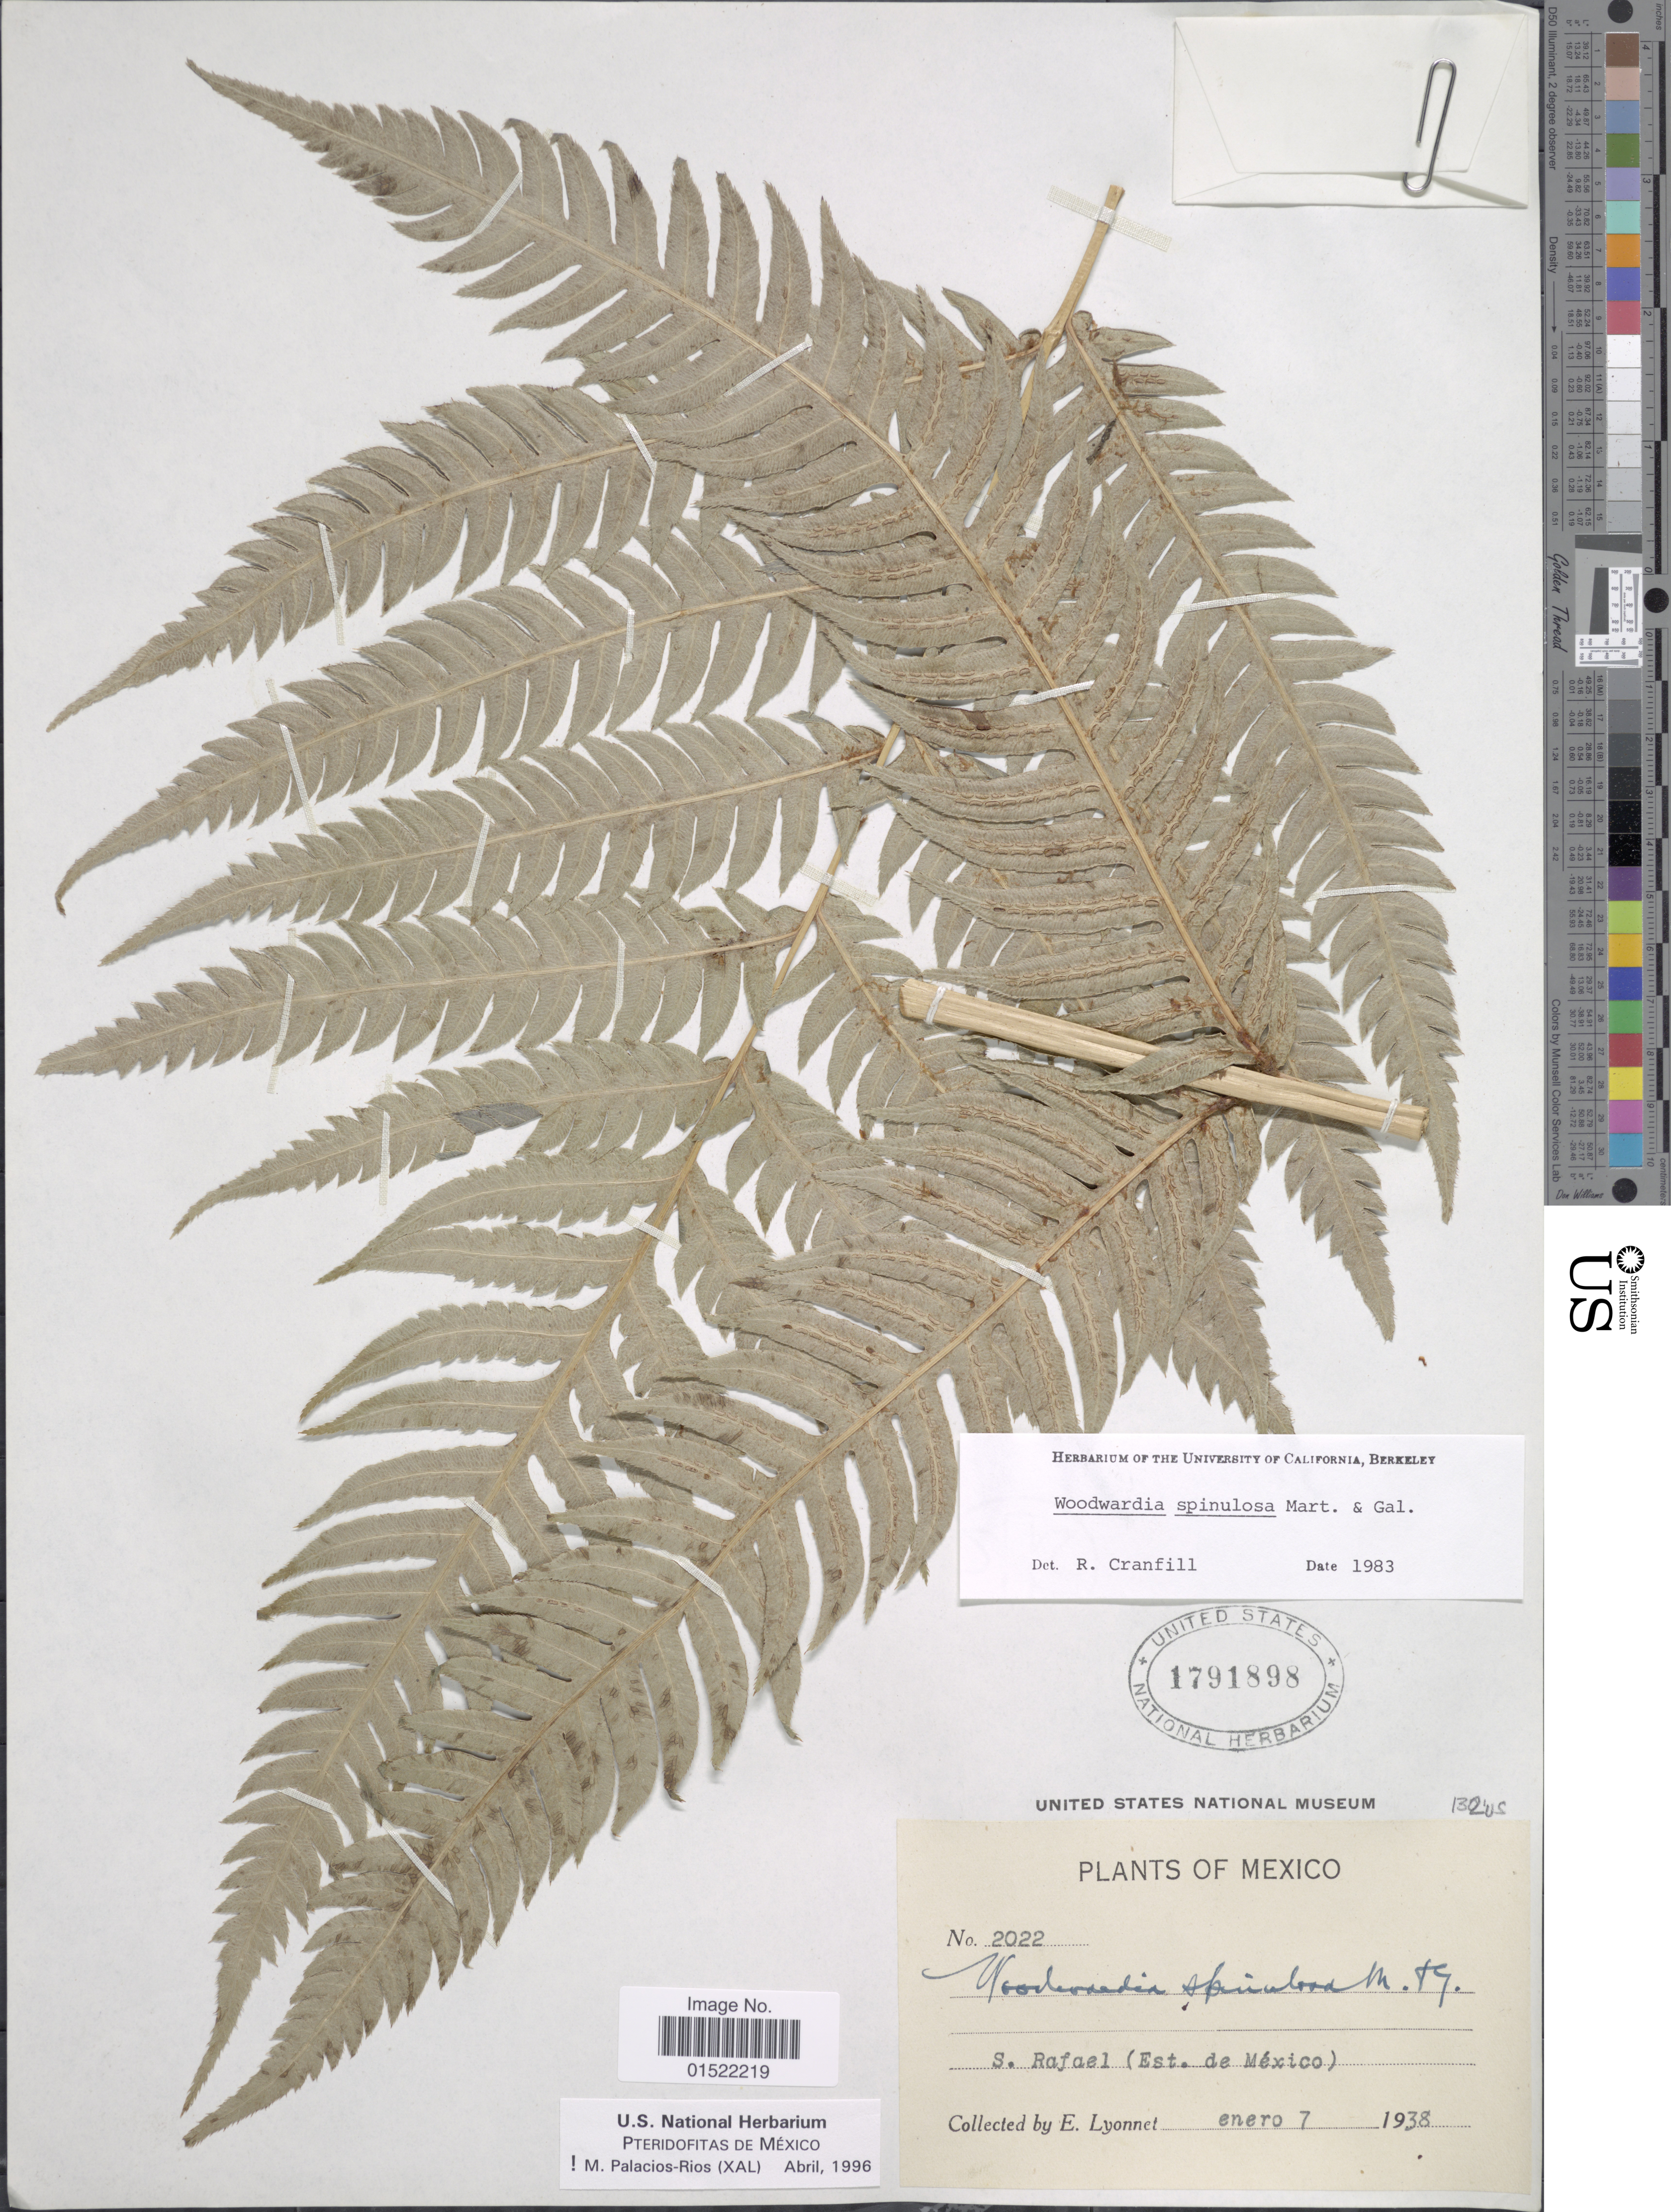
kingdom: Plantae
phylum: Tracheophyta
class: Polypodiopsida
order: Polypodiales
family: Blechnaceae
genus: Woodwardia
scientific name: Woodwardia spinulosa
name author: M. Martens & Galeotti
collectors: E. Lyonnet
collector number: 2022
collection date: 1938-01-07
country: Mexico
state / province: México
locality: S. Rafael (Est. de Mexico)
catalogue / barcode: US 1791898